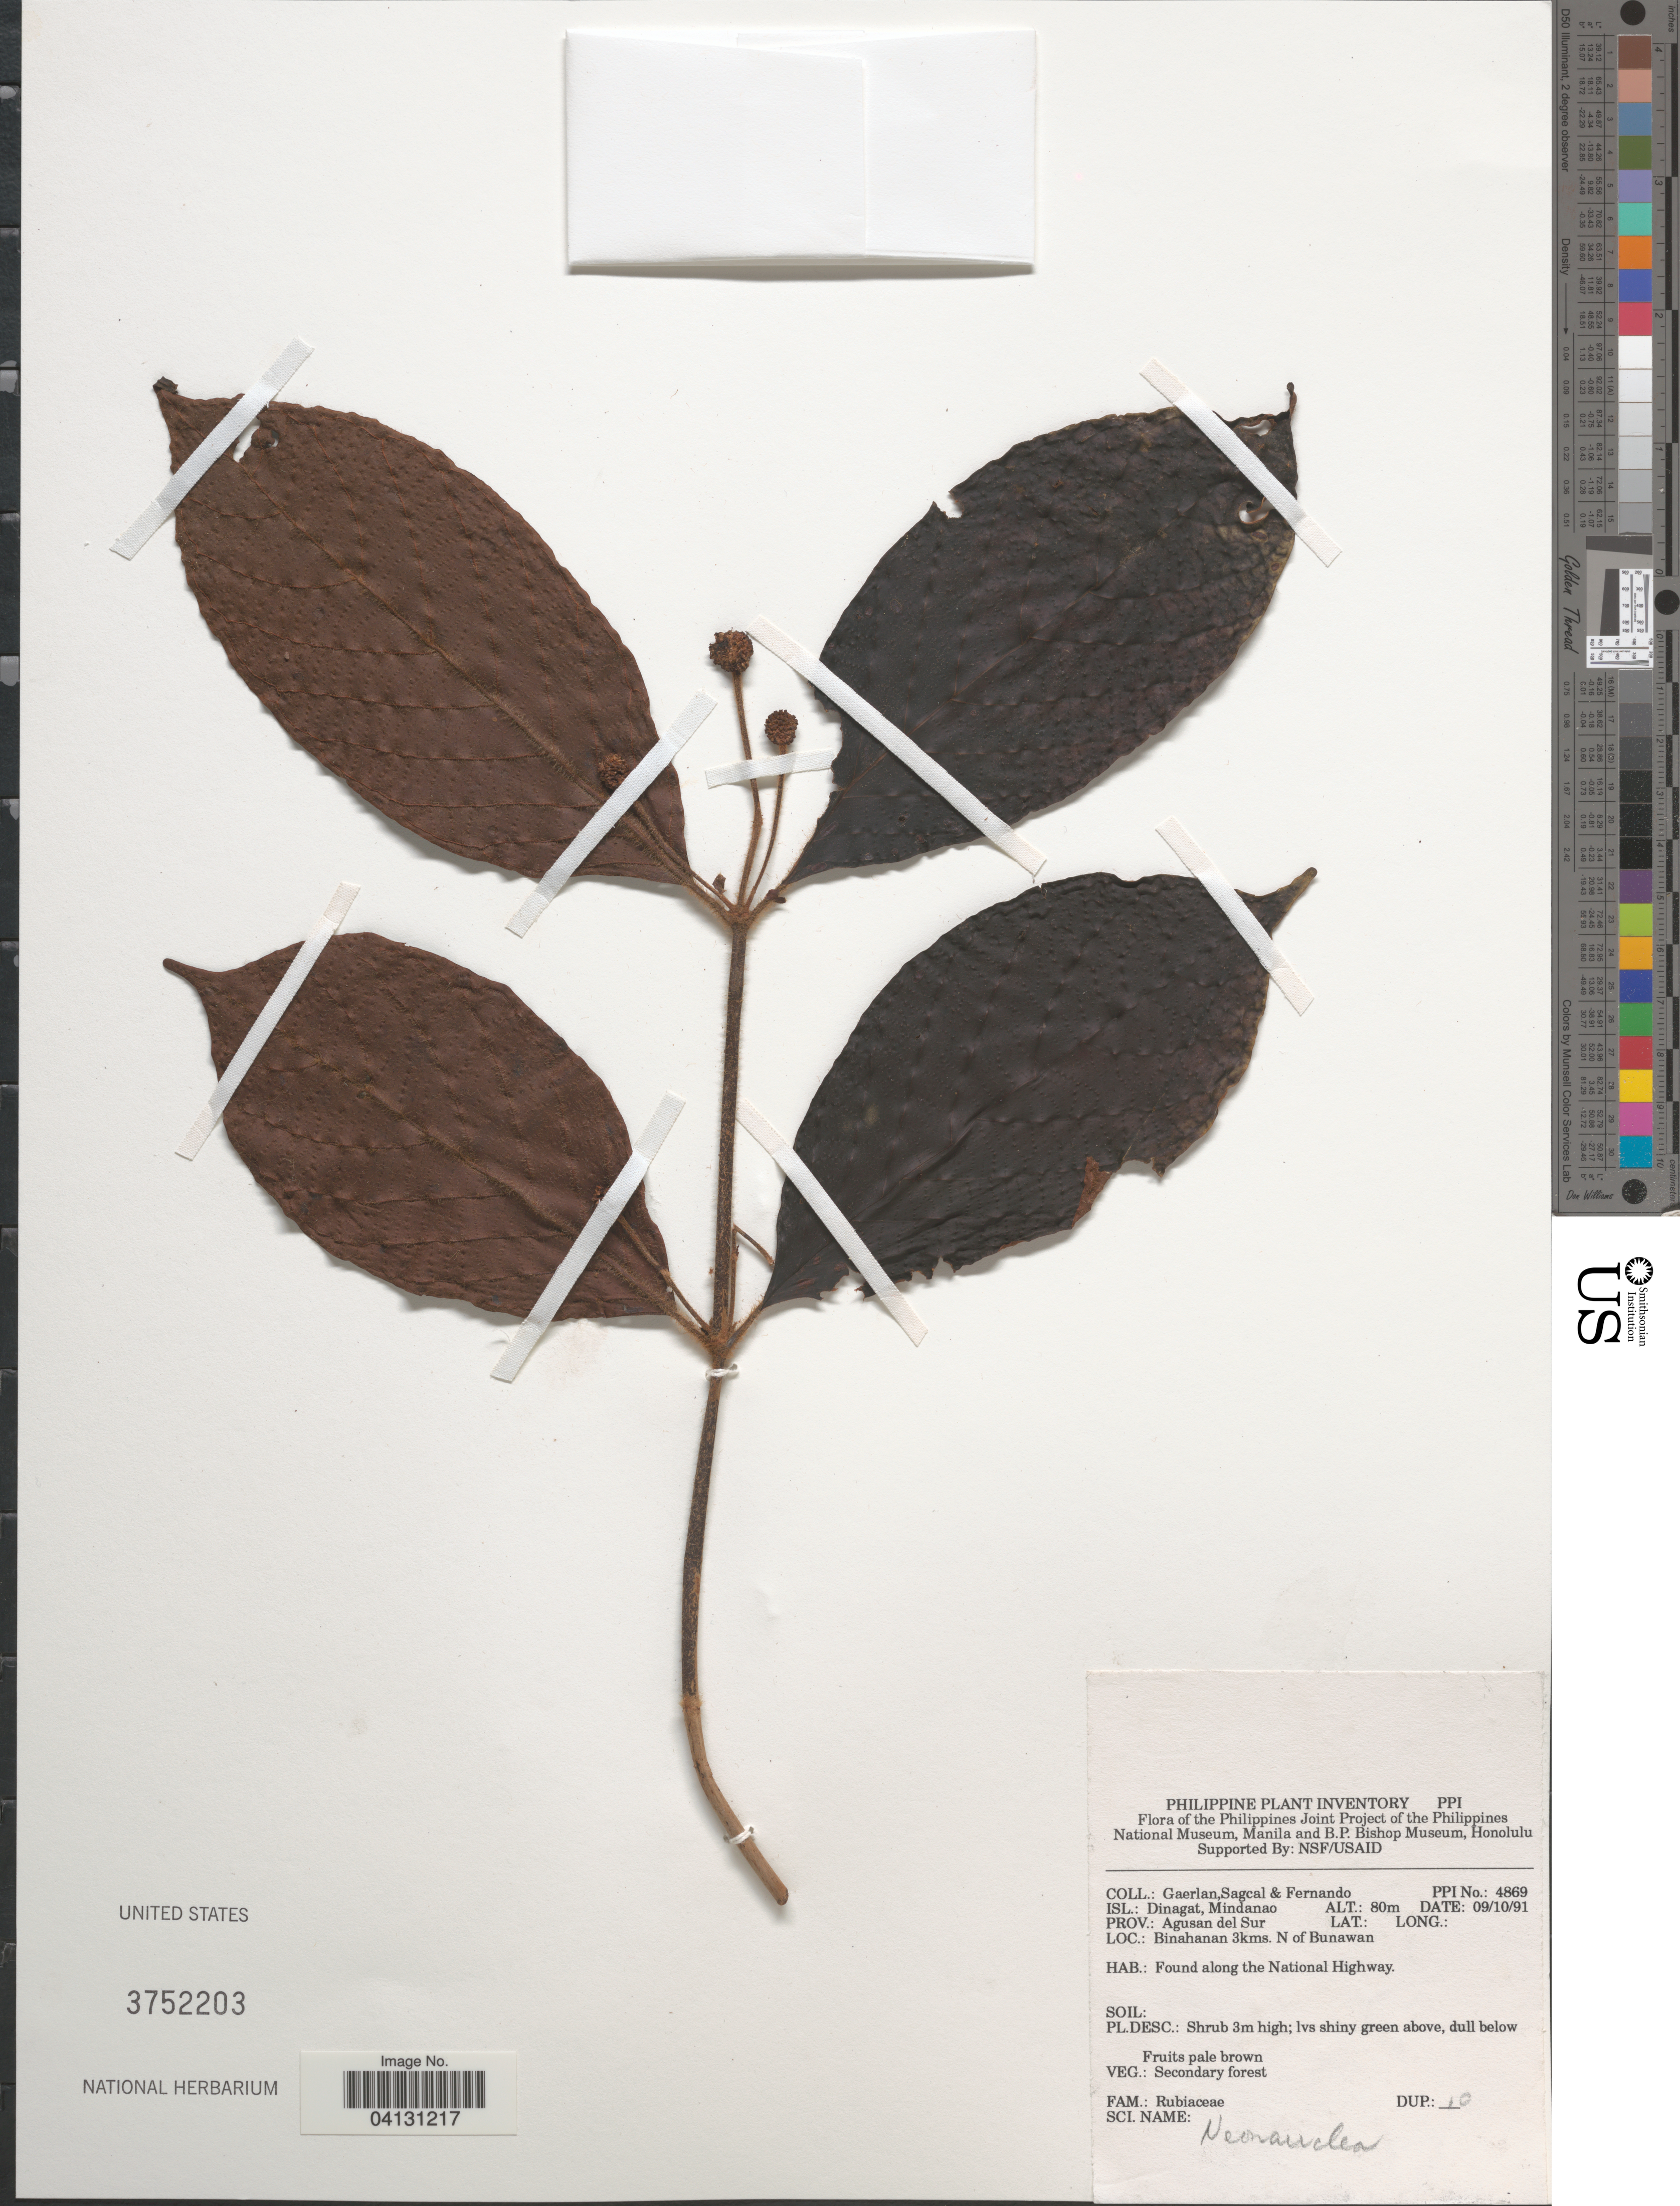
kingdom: Plantae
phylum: Tracheophyta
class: Magnoliopsida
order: Gentianales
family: Rubiaceae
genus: Neonauclea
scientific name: Neonauclea sp.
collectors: Gaerlan, E. Sagcal & -- Fernando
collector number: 4869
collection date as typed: Transcribed d/m/y: 9/10/91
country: Philippines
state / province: Caraga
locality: Isl.: Dinagat, Mindanao. Prov.: Agusan del Sur. Binahanan 3kms. N of Bunawan. Found along the National Highway.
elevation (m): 80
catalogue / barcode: US 3752203